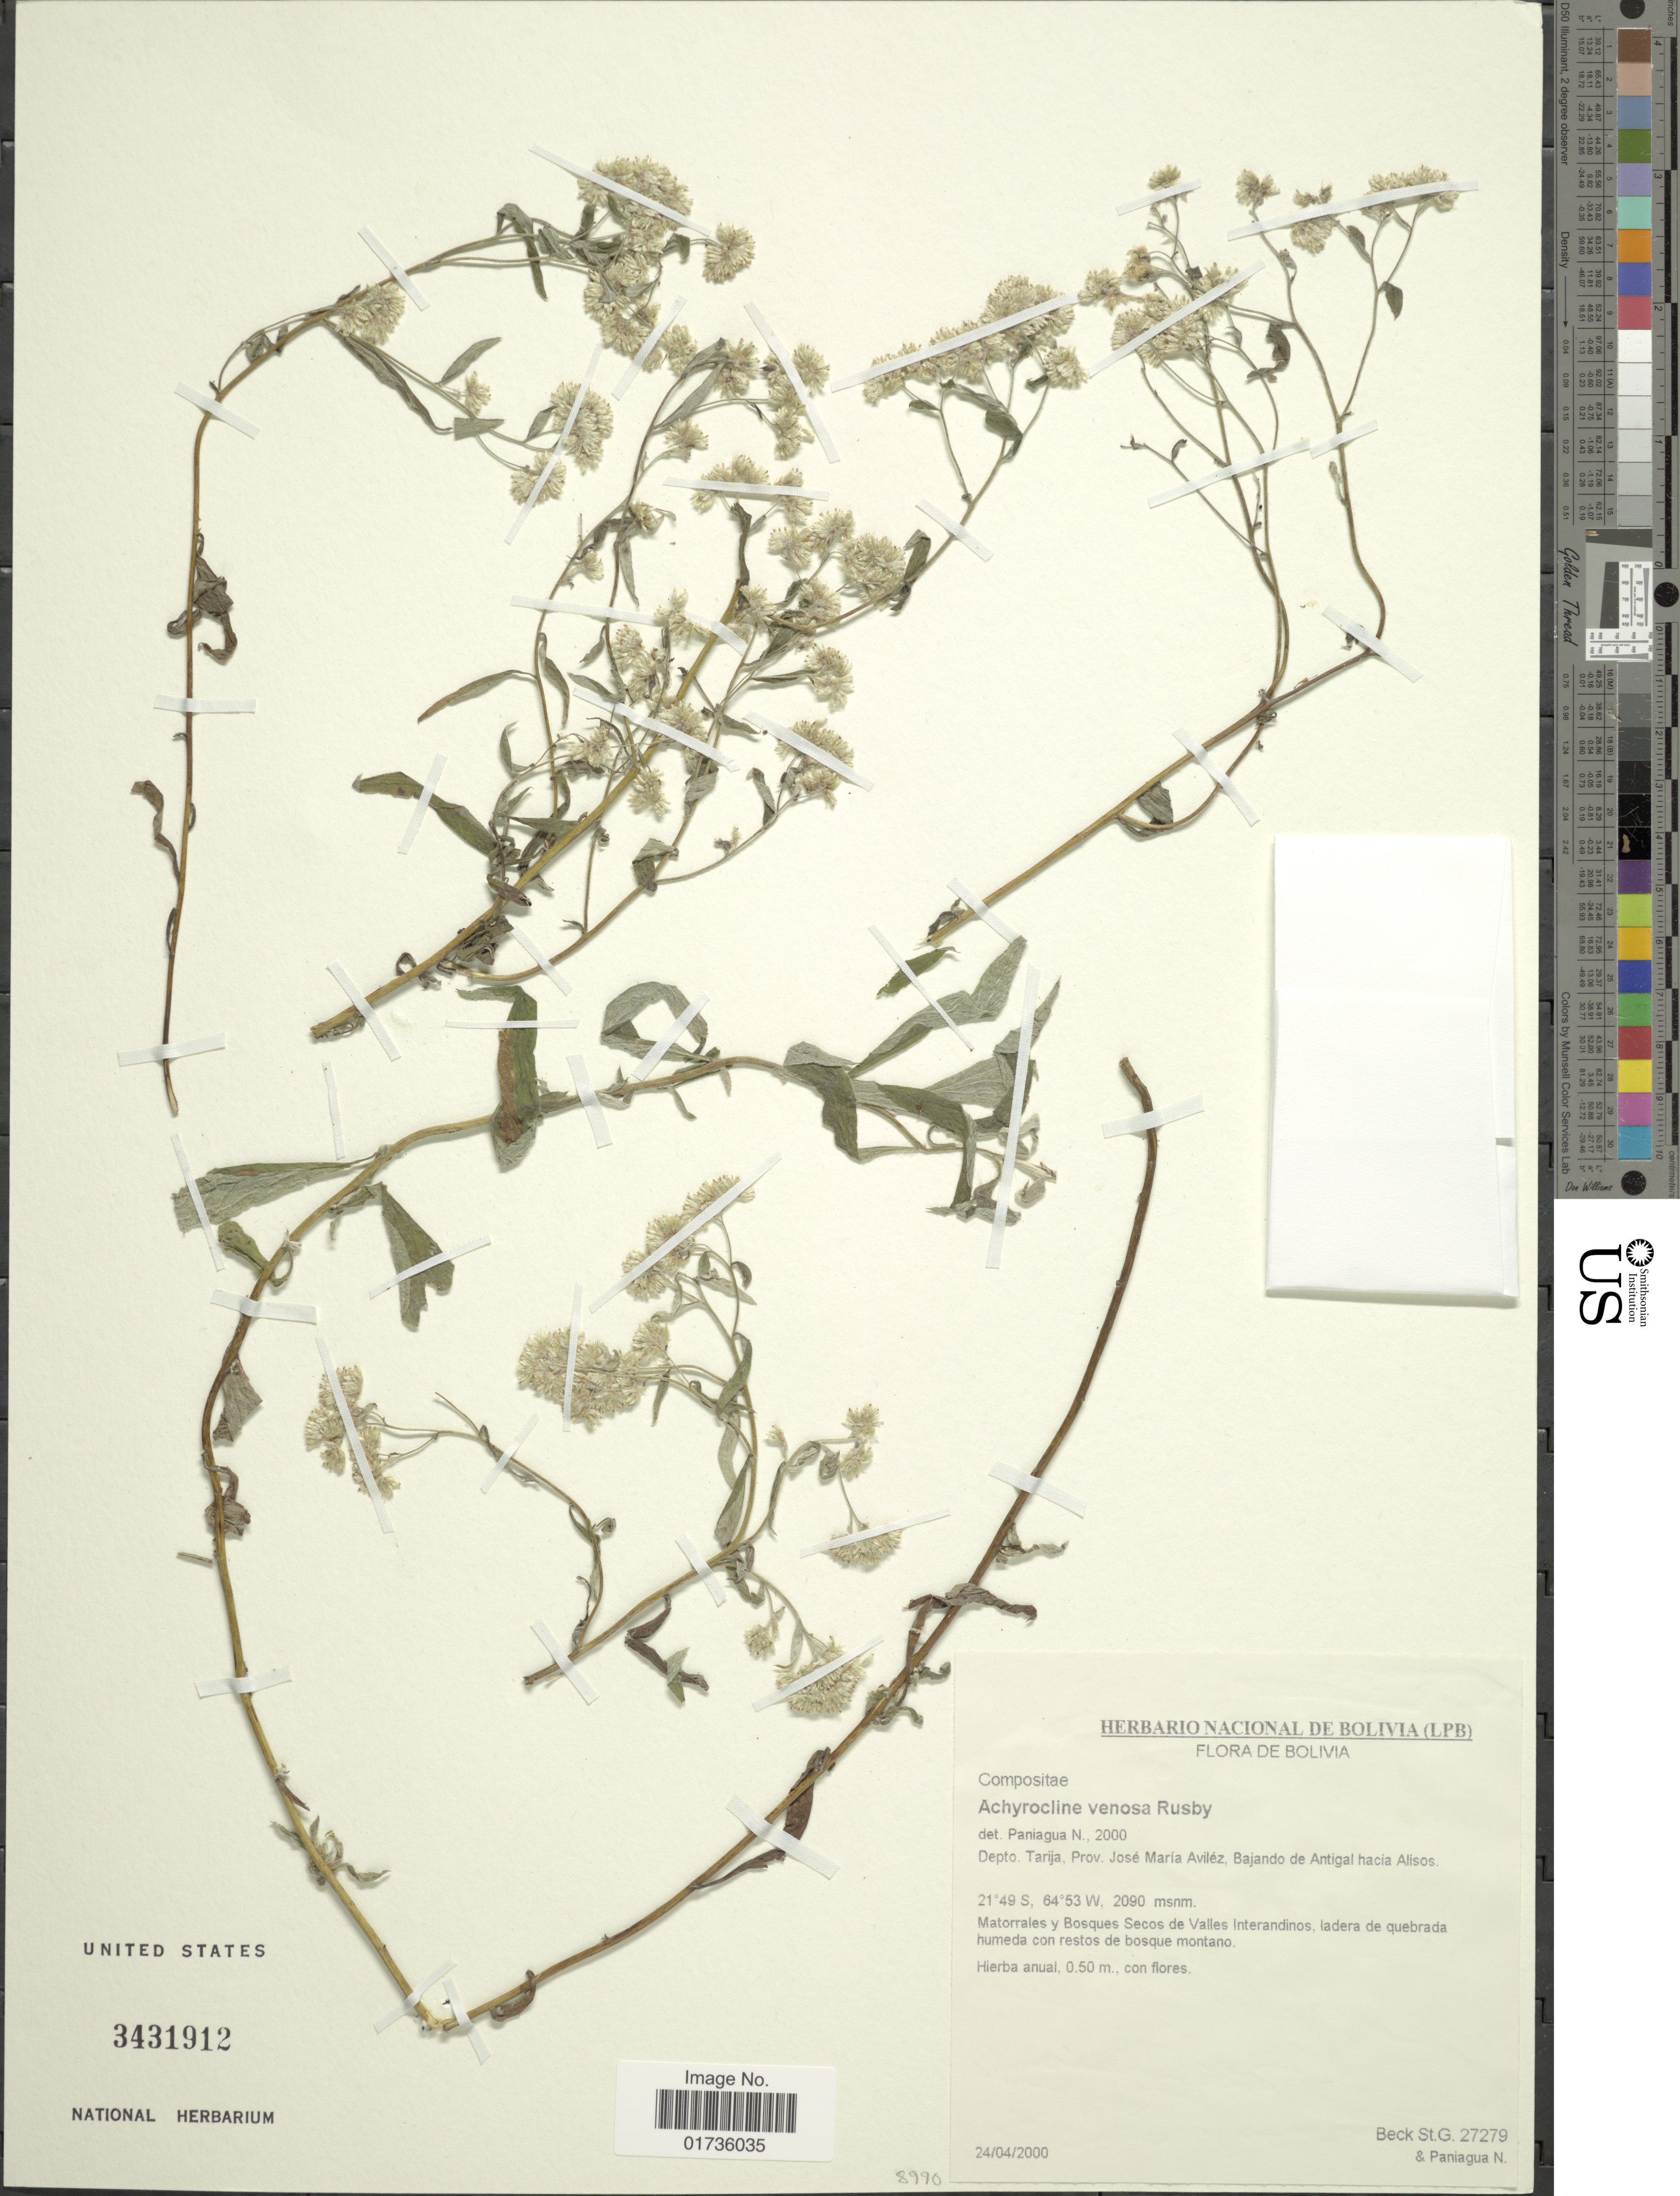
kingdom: Plantae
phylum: Tracheophyta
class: Magnoliopsida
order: Asterales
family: Asteraceae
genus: Achyrocline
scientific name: Achyrocline venosa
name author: Rusby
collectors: S. G. Beck & N. Paniagua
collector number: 27279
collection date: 2000-04-24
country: Bolivia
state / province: Tarija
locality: Depto. Tarija, prov. José Maria Aviléz. Bajando de Antigal hacia Alisos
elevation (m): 2090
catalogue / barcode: US 3431912